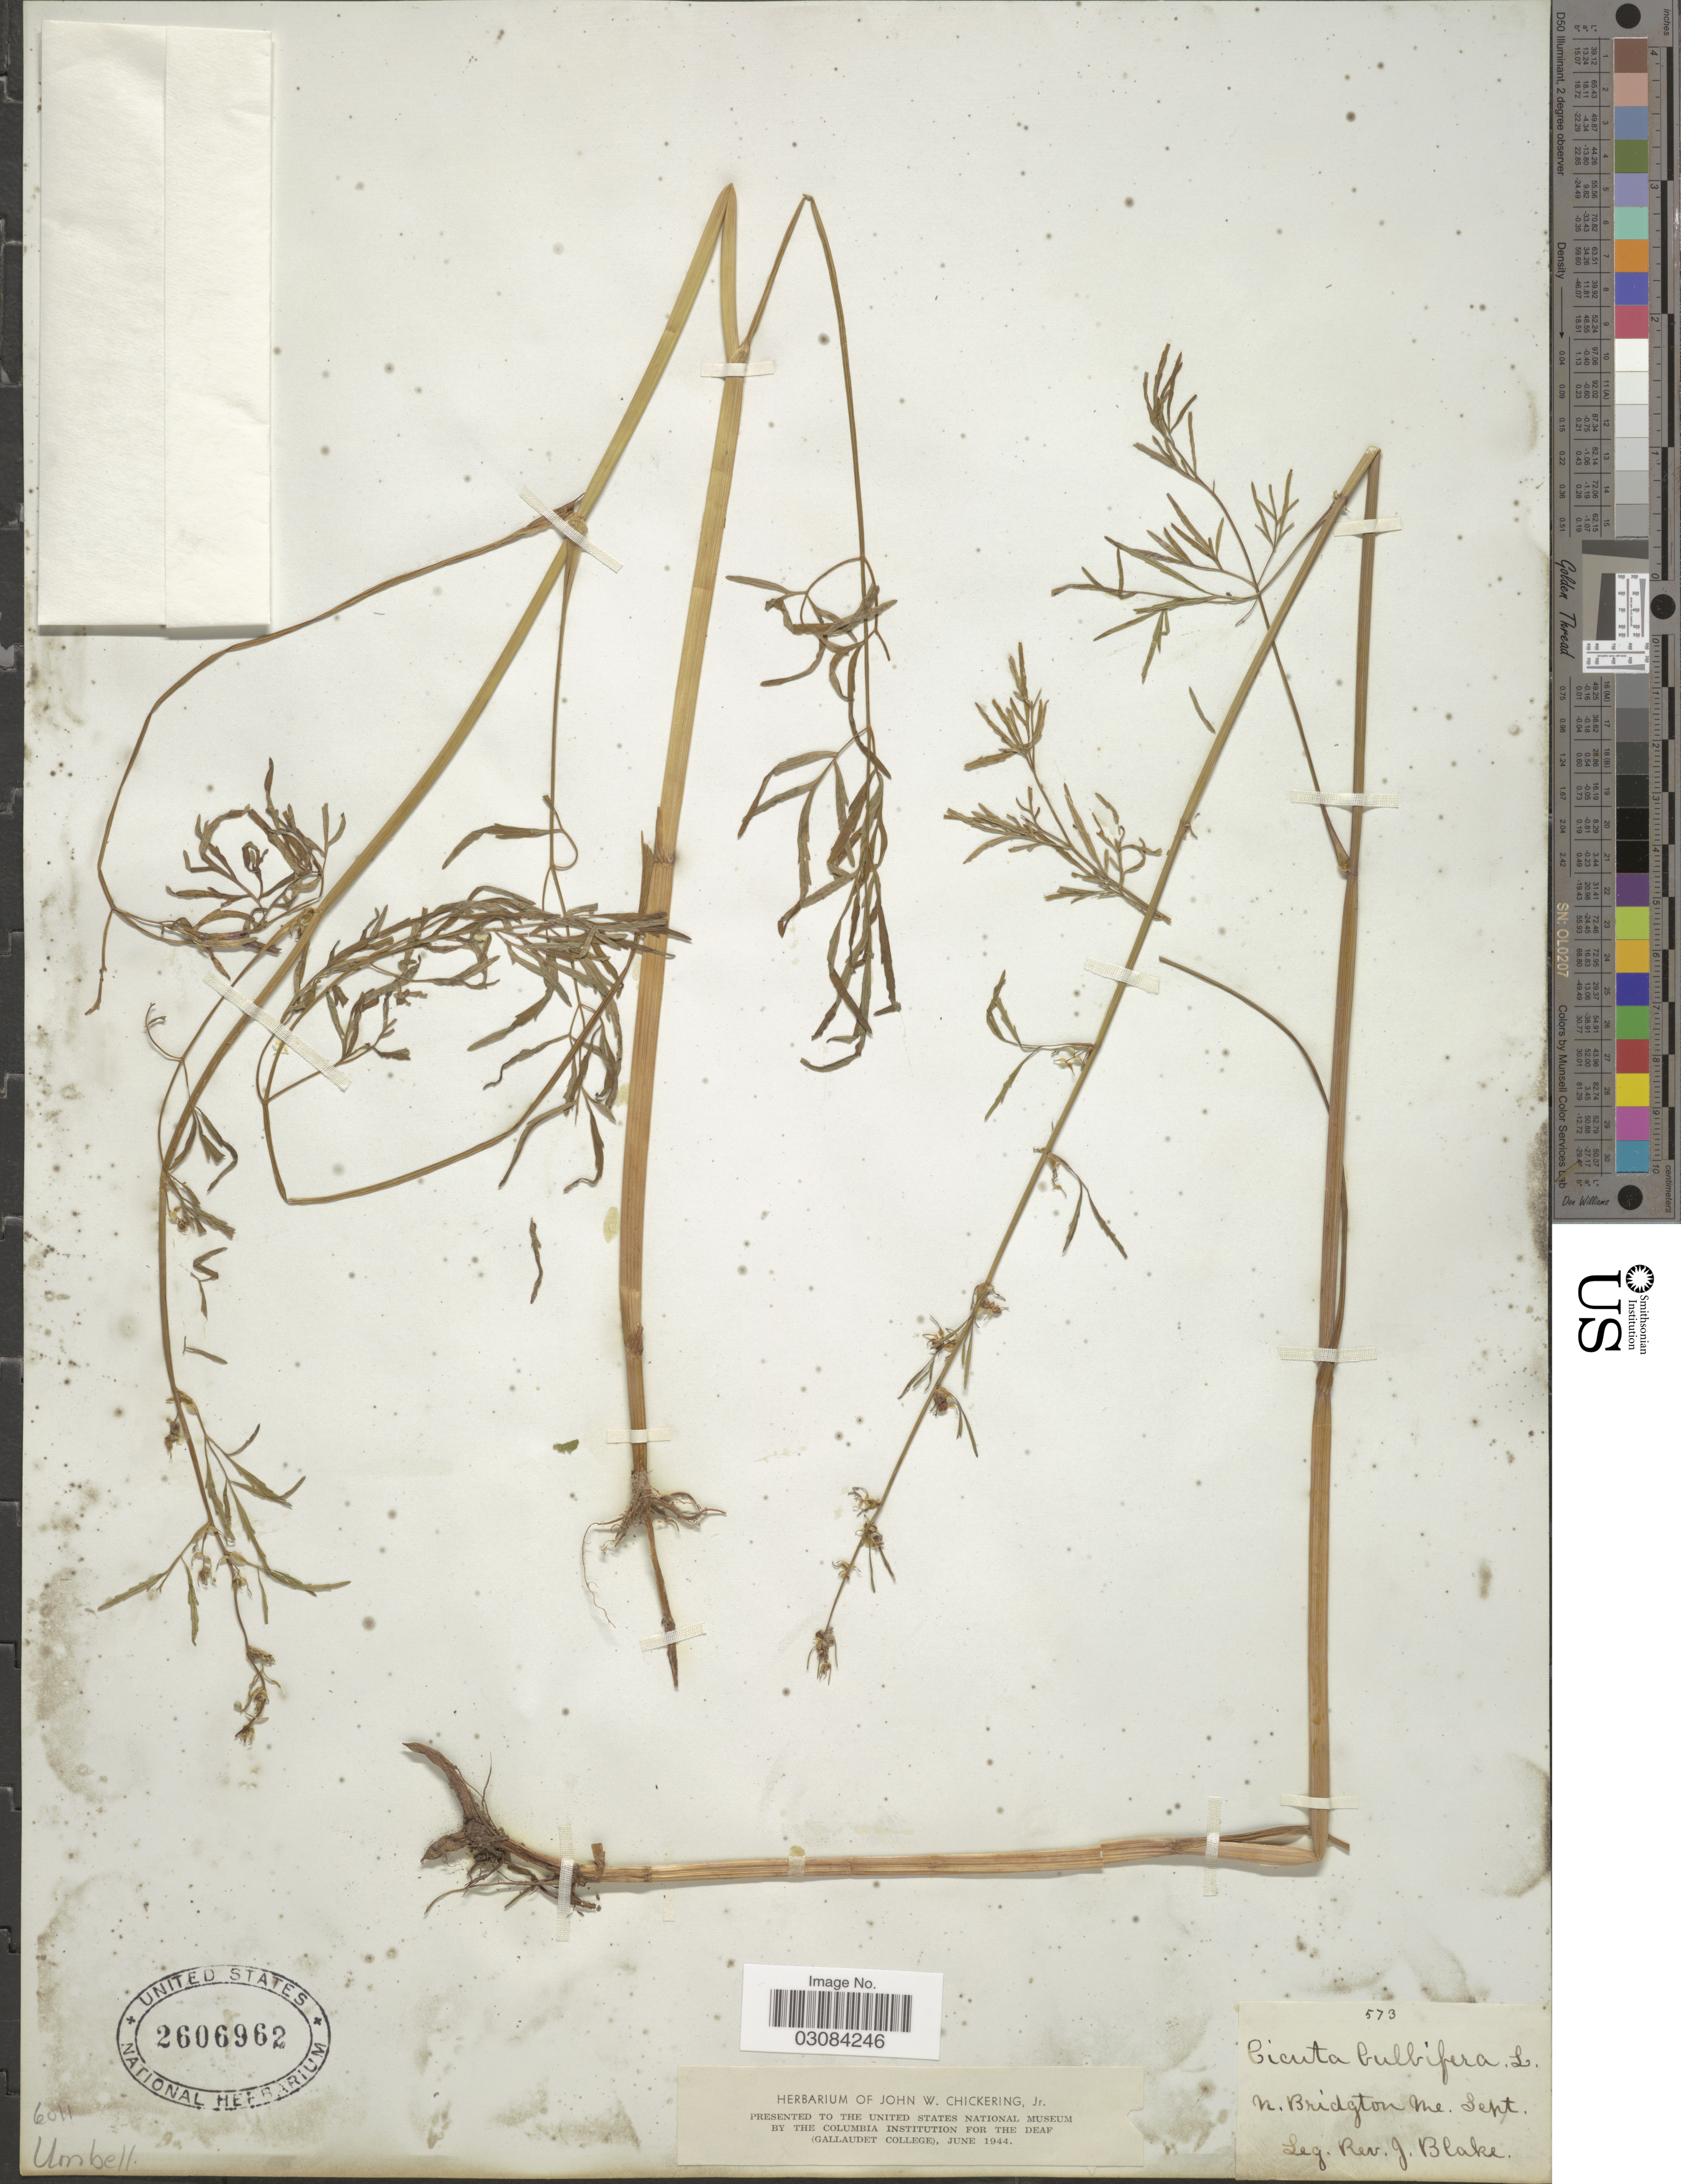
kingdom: Plantae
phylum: Tracheophyta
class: Magnoliopsida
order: Apiales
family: Apiaceae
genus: Cicuta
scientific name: Cicuta bulbifera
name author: L.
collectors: J. Blake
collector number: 573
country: United States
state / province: Maine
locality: N. Bridgton.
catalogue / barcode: US 2606962